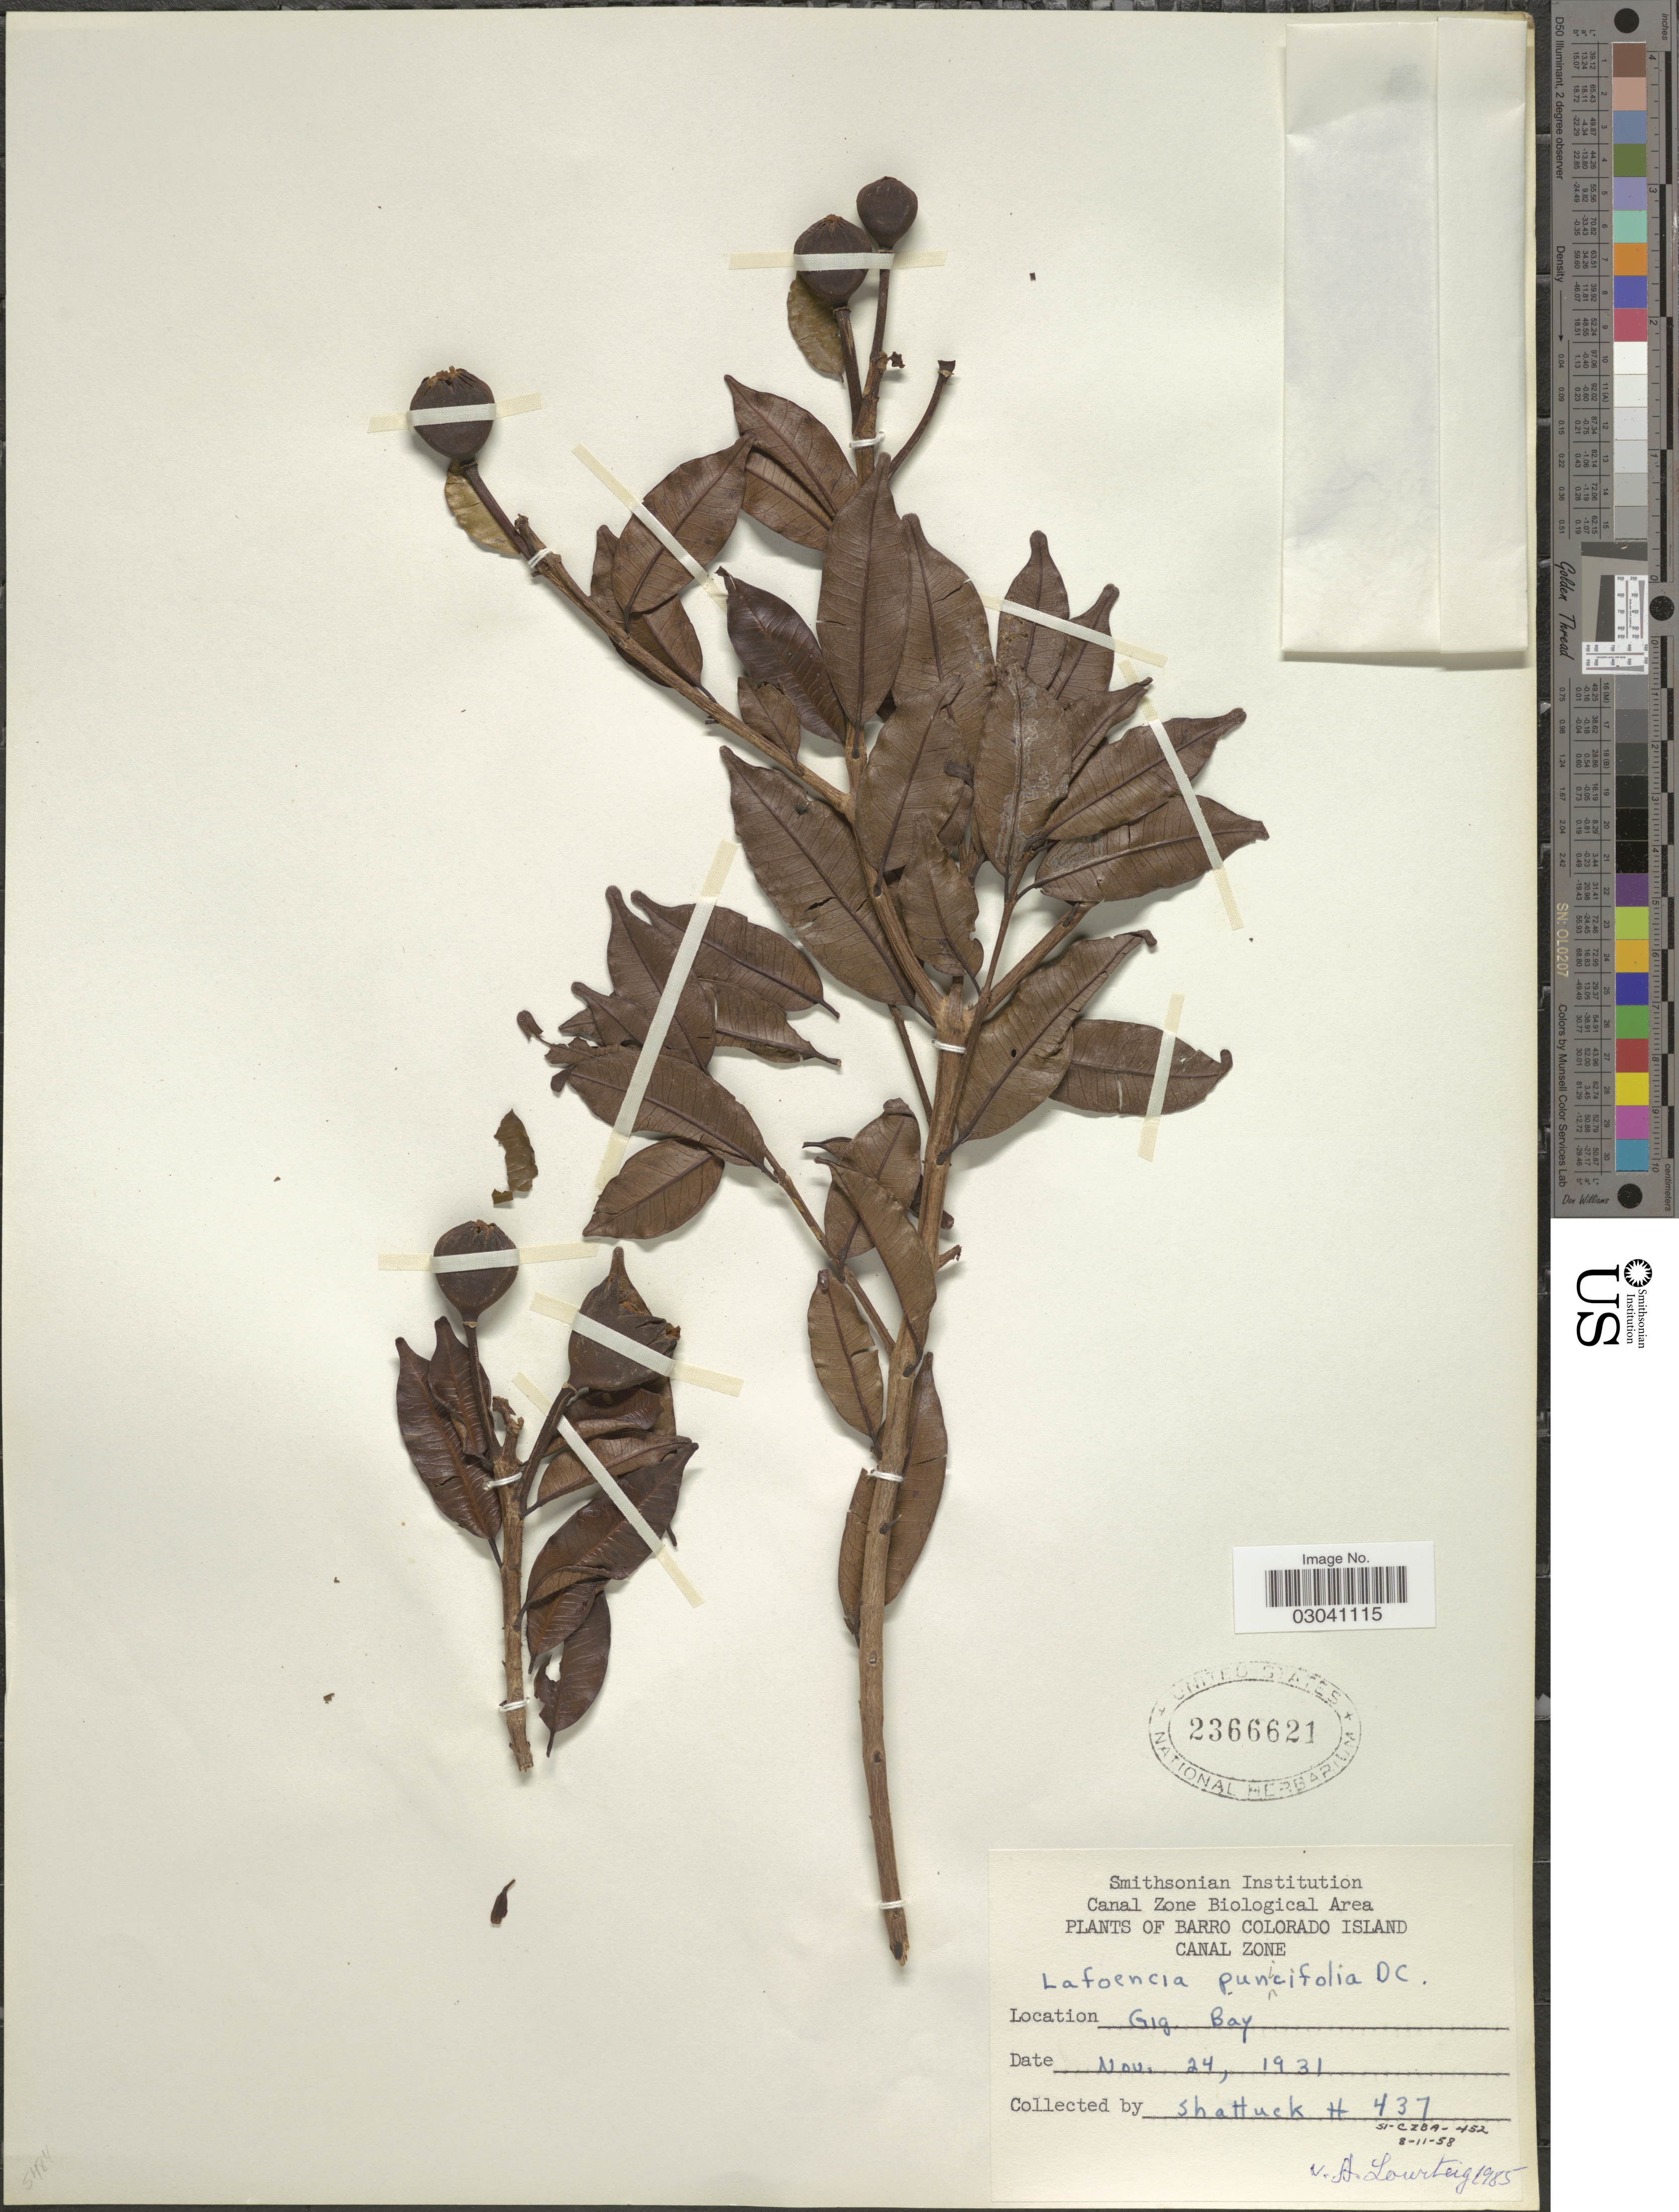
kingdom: Plantae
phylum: Tracheophyta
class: Magnoliopsida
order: Myrtales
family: Lythraceae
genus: Lafoensia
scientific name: Lafoensia punicifolia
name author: DC.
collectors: Shattuck, --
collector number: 437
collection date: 1931-11-24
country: Panama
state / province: Panamá Oeste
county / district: Canal Zone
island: Barro Colorado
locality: Barro Colorado Island, Canal Zone, Gig Bay.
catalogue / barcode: US 2366621